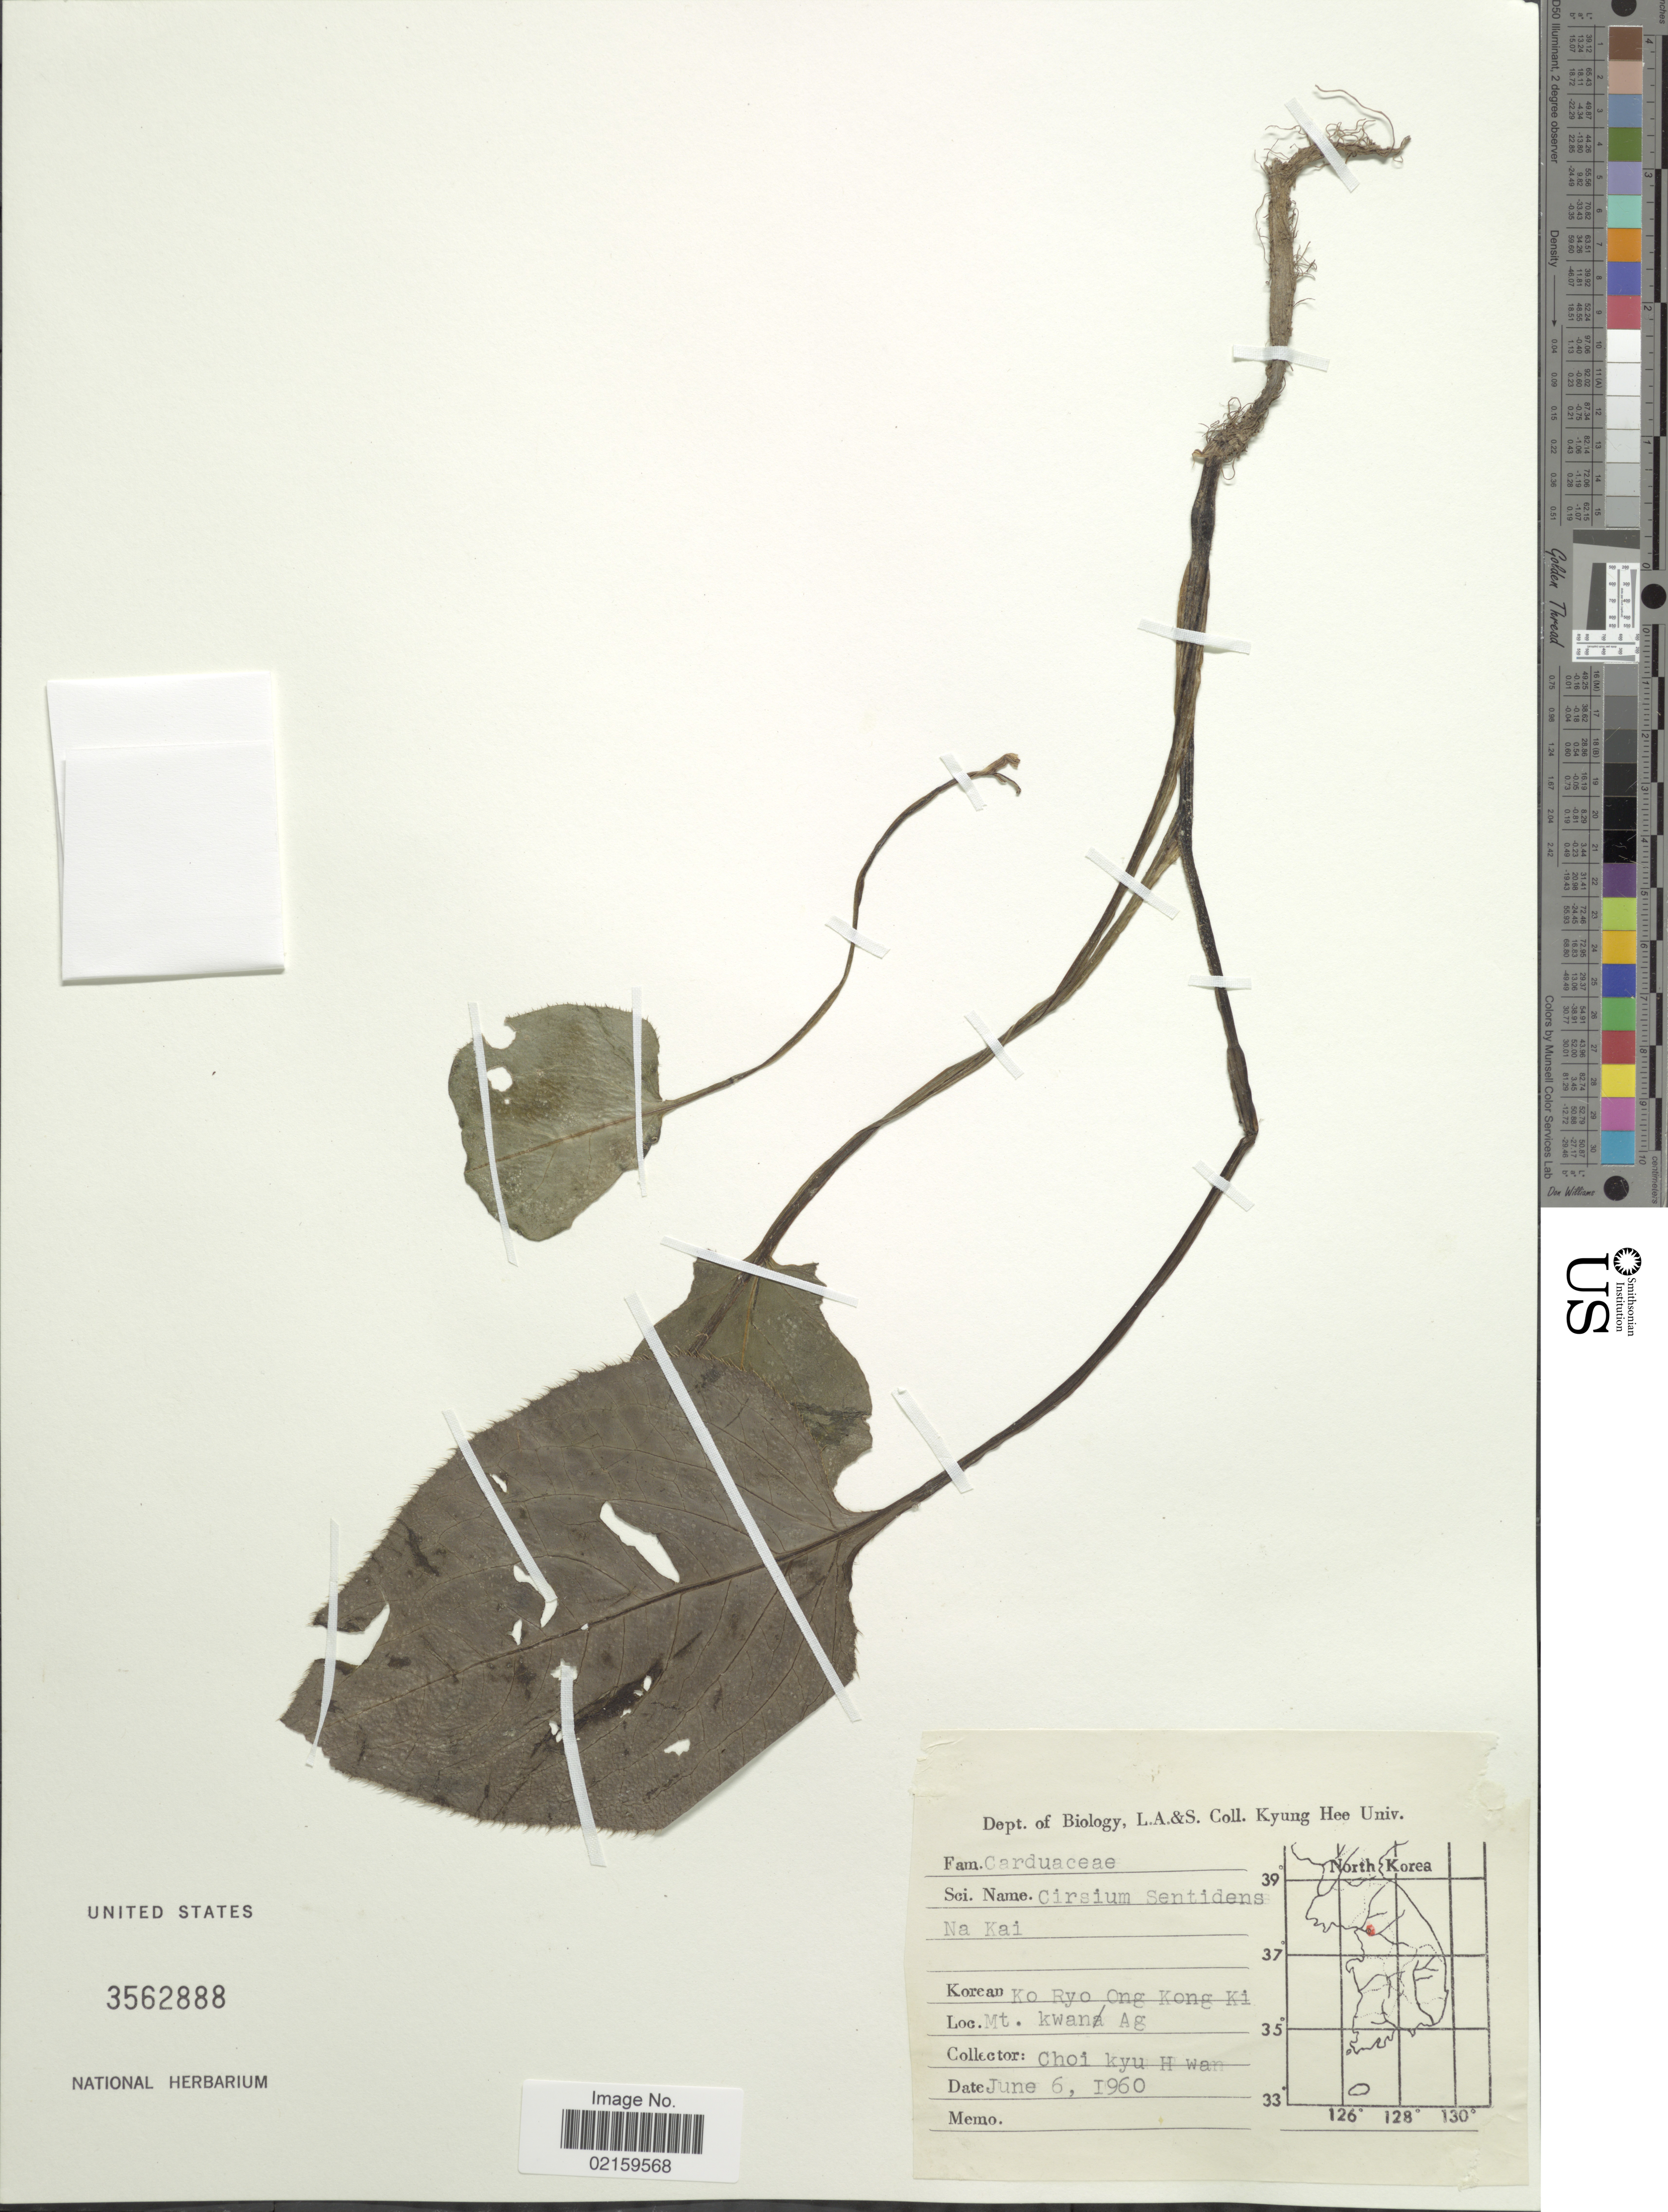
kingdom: Plantae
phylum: Tracheophyta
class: Magnoliopsida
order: Asterales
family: Asteraceae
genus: Cirsium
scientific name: Cirsium sentidens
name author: Nakai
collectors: K. Choi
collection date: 1960-06-06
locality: Mt. kwan Ag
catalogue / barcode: US 3562888